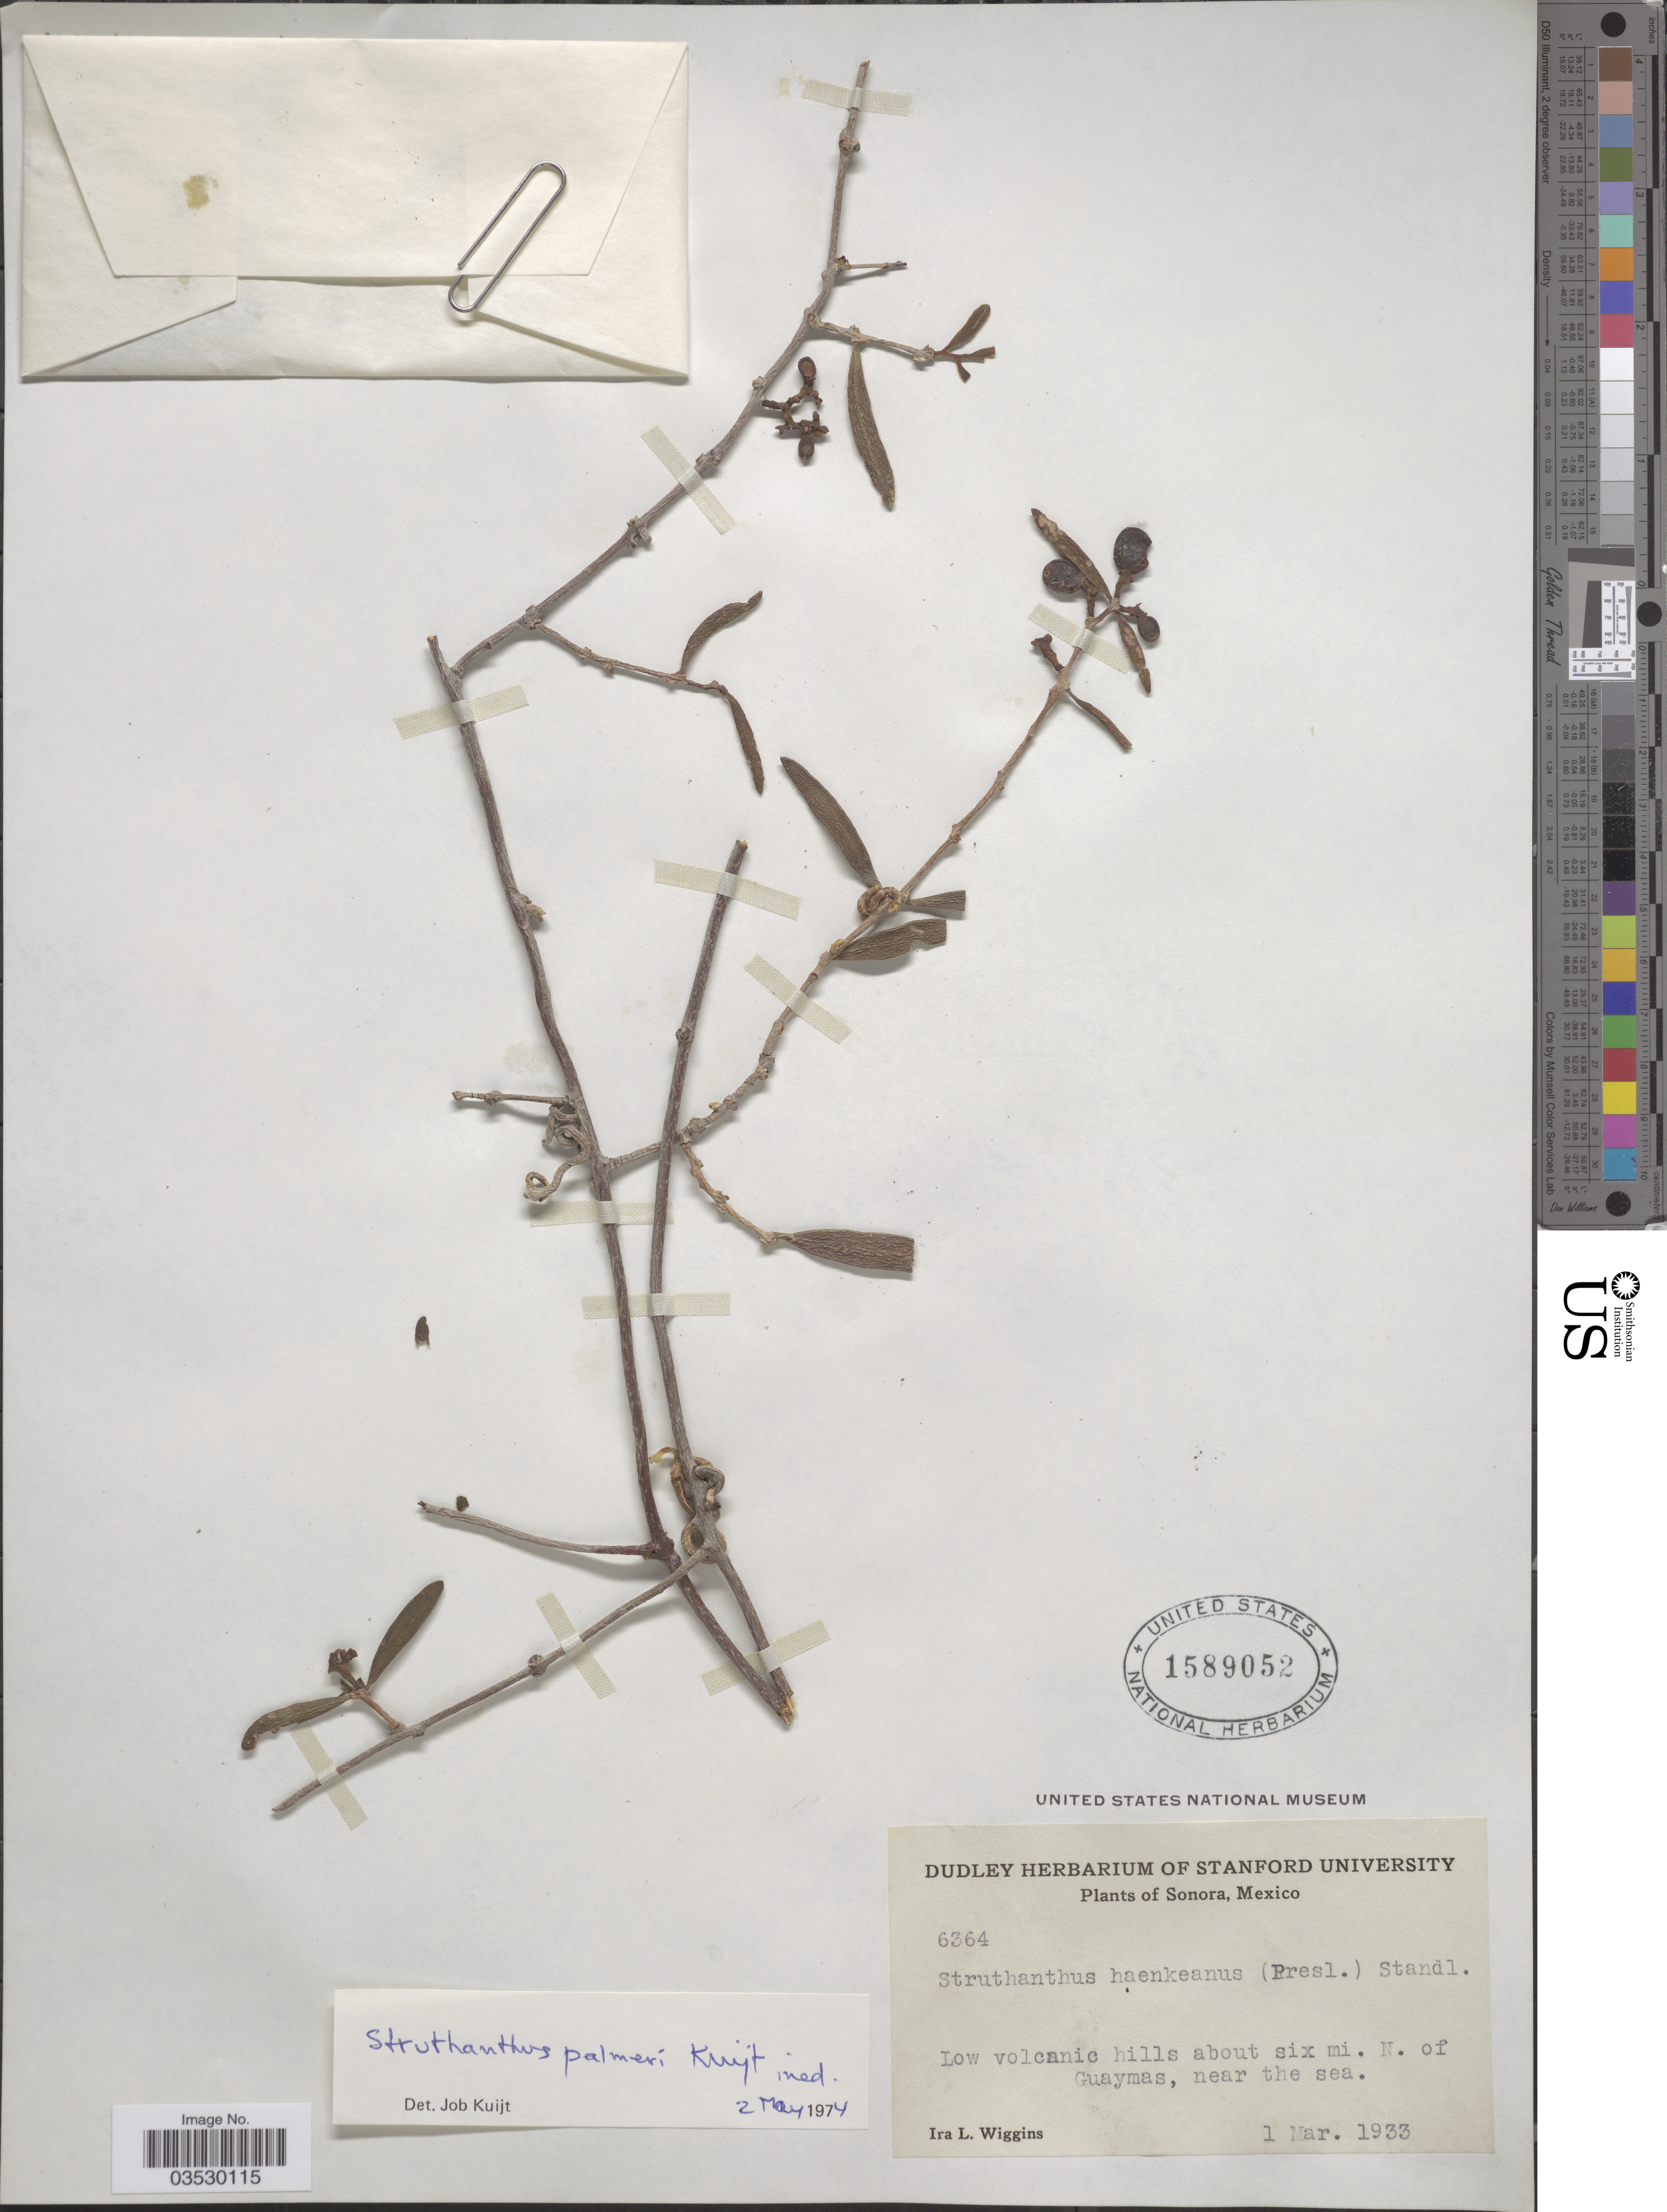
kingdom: Plantae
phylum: Tracheophyta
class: Magnoliopsida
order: Santalales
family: Loranthaceae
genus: Struthanthus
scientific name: Struthanthus palmeri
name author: Kuijt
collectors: I. L. Wiggins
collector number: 6364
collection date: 1933-03-01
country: Mexico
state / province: Sonora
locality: About six mi. N. of Guaymas, near the sea.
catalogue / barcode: US 1589052